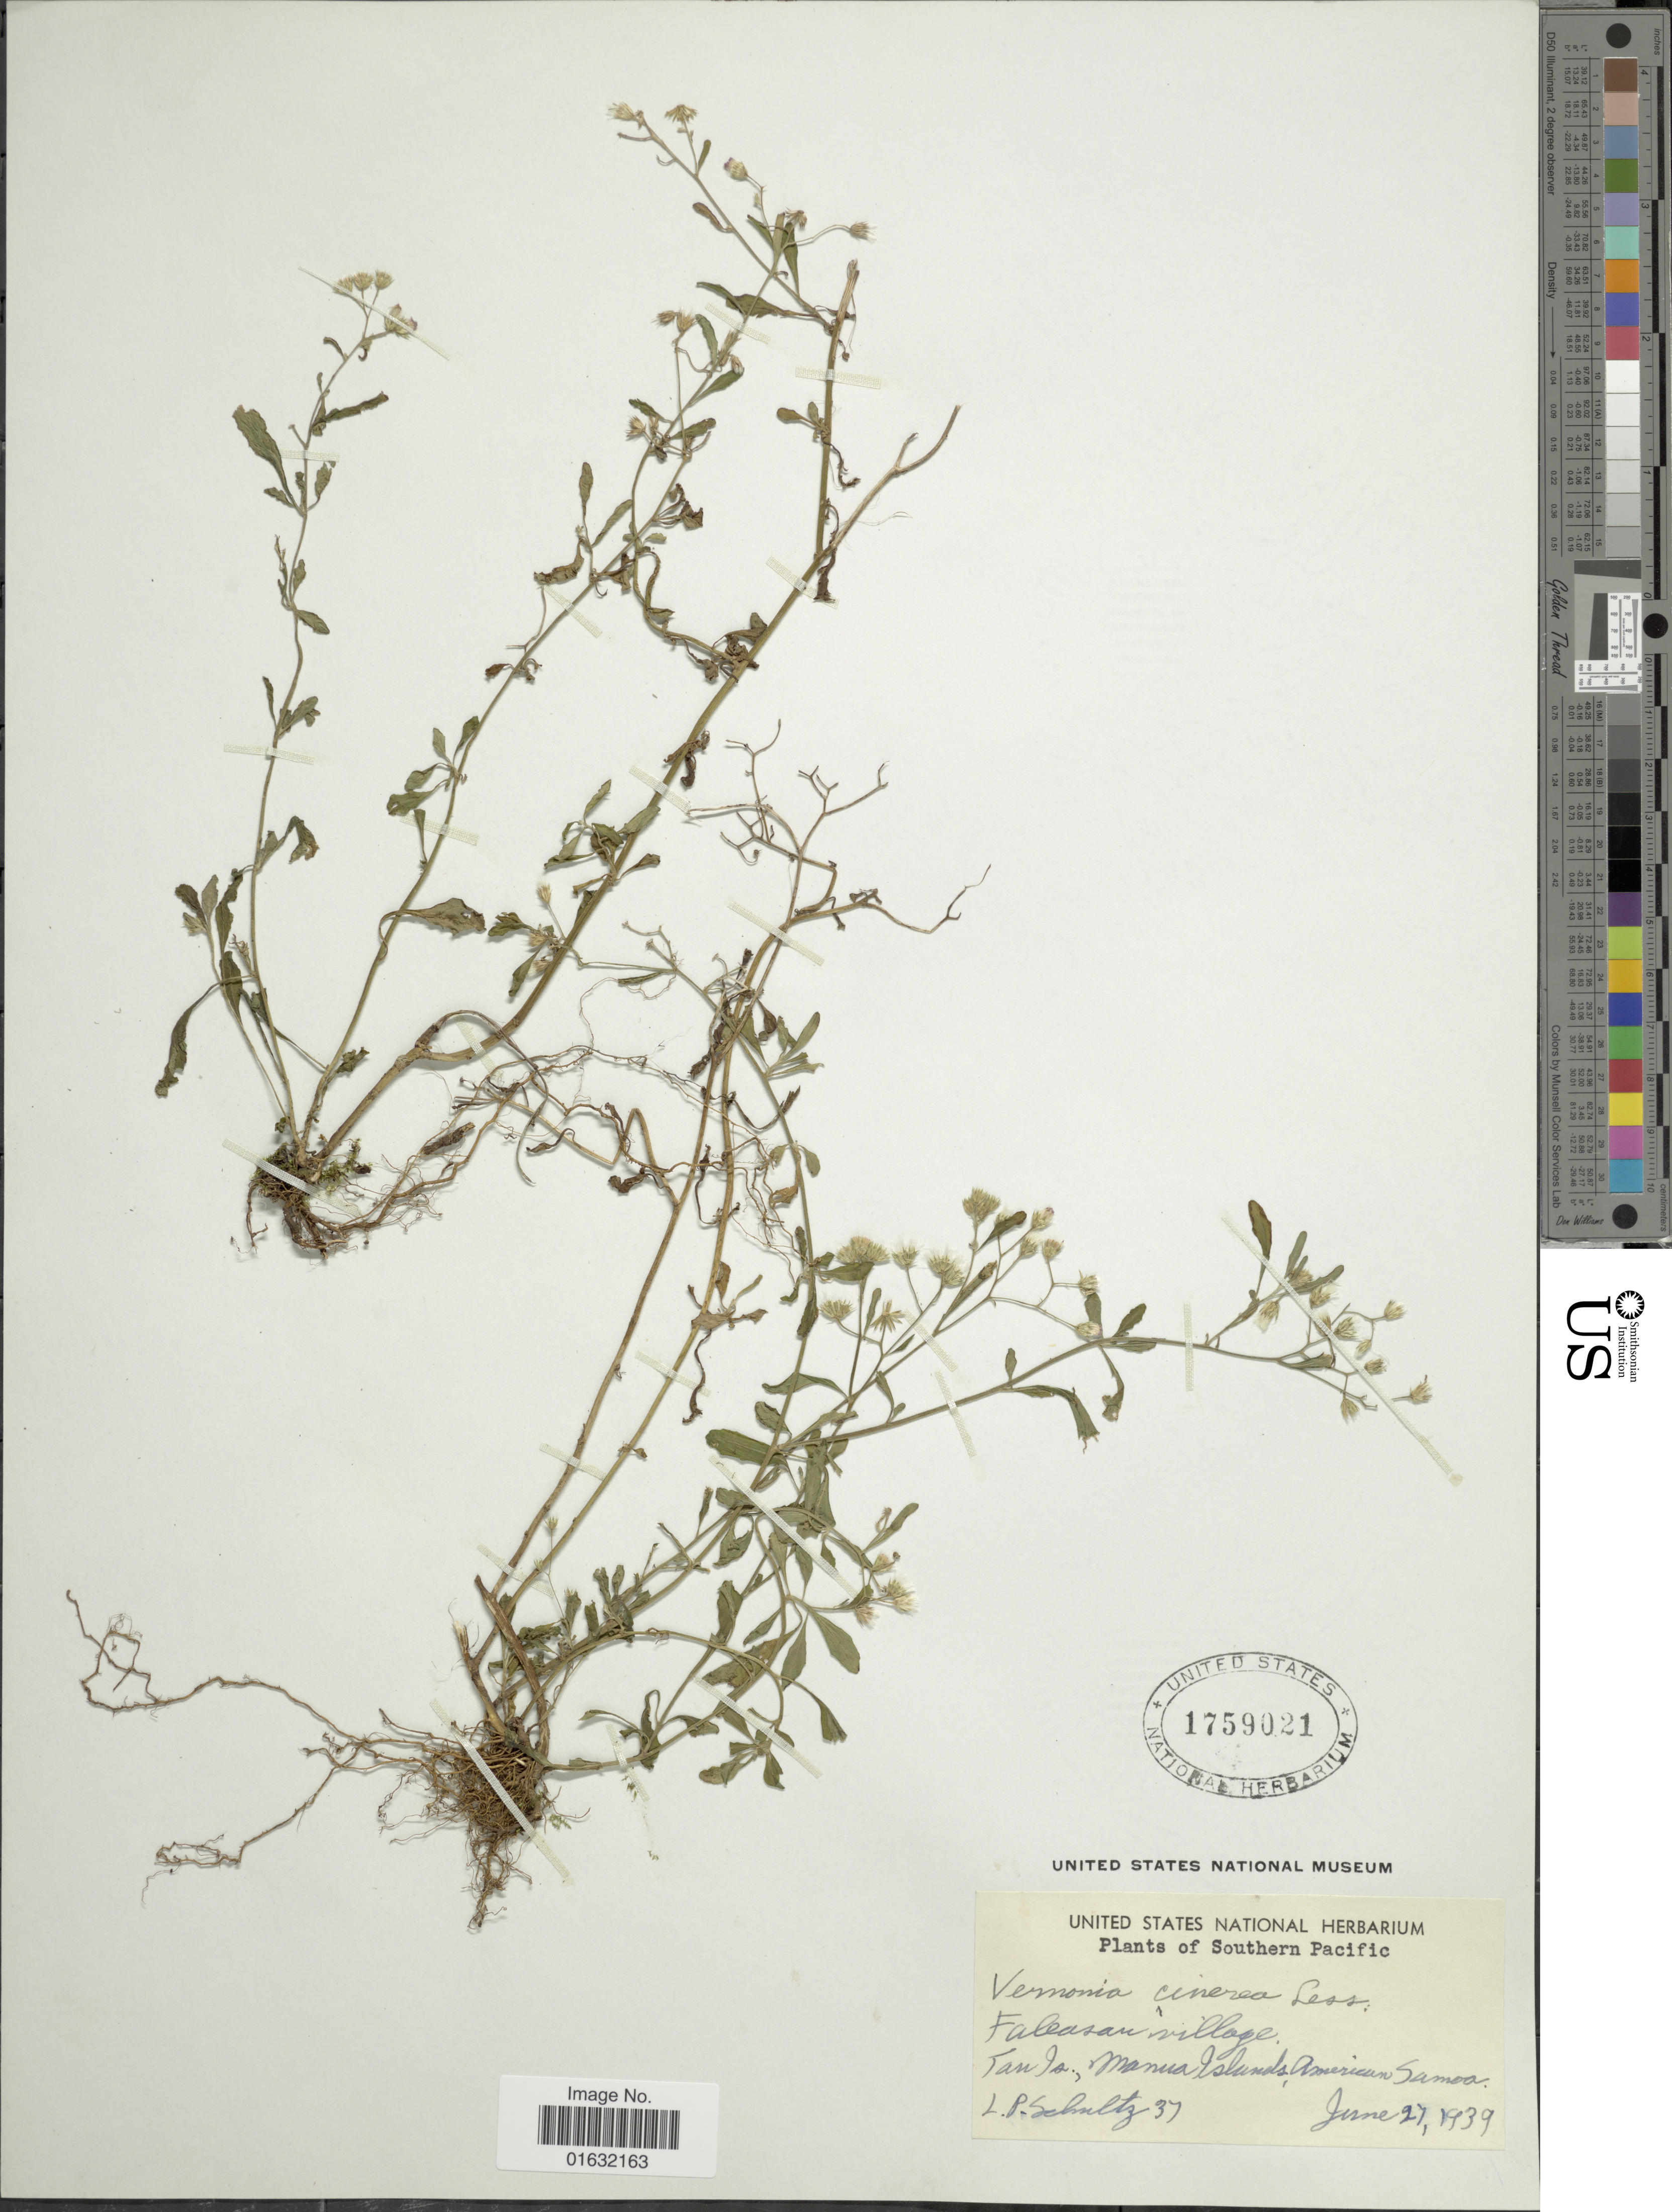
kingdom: Plantae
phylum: Tracheophyta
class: Magnoliopsida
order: Asterales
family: Asteraceae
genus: Cyanthillium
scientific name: Cyanthillium cinereum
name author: (L.) H. Rob.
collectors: L. P. Schultz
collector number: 37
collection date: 1939-06-27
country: American Samoa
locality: Southern Pacific, Fabasam village, Tan Jo [interpreted]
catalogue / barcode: US 1759021